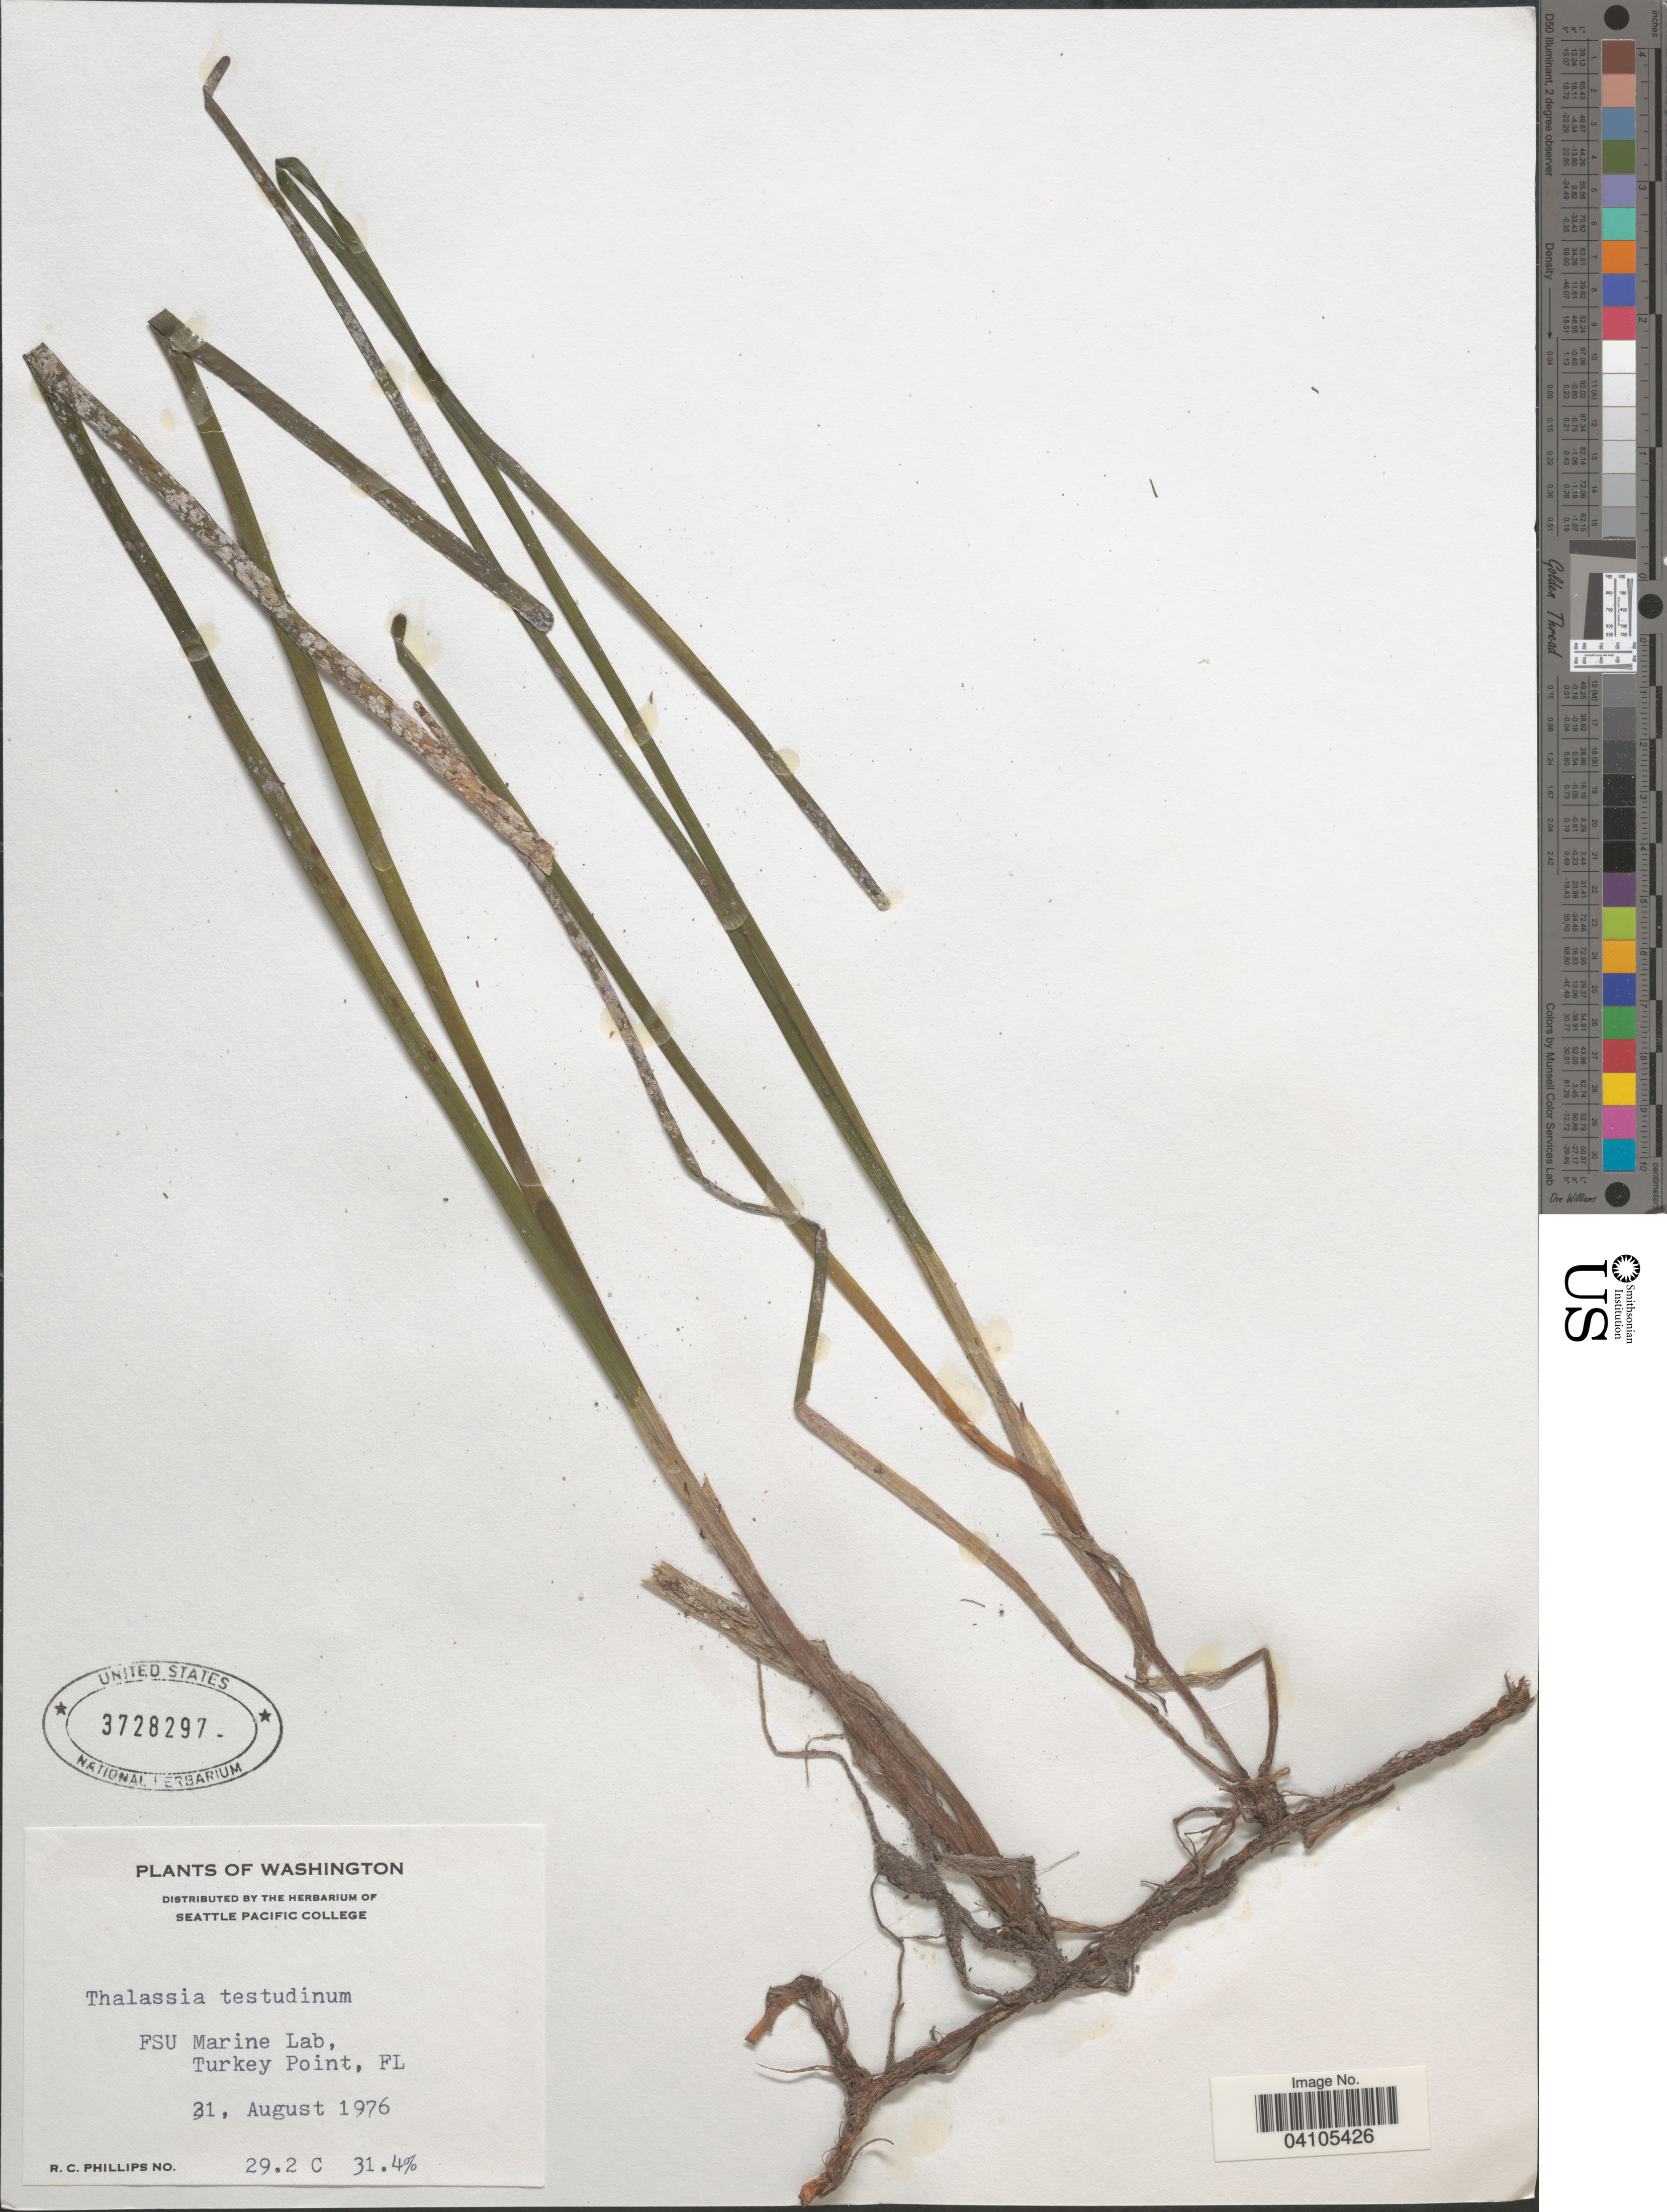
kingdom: Plantae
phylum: Tracheophyta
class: Liliopsida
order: Alismatales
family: Hydrocharitaceae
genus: Thalassia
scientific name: Thalassia testudinum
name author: Banks & Sol. ex K.D. Koenig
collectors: R. C. Phillips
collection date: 1976-08-31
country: United States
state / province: Florida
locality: FSU Marine Lab, Turkey Point.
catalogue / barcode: US 3728297